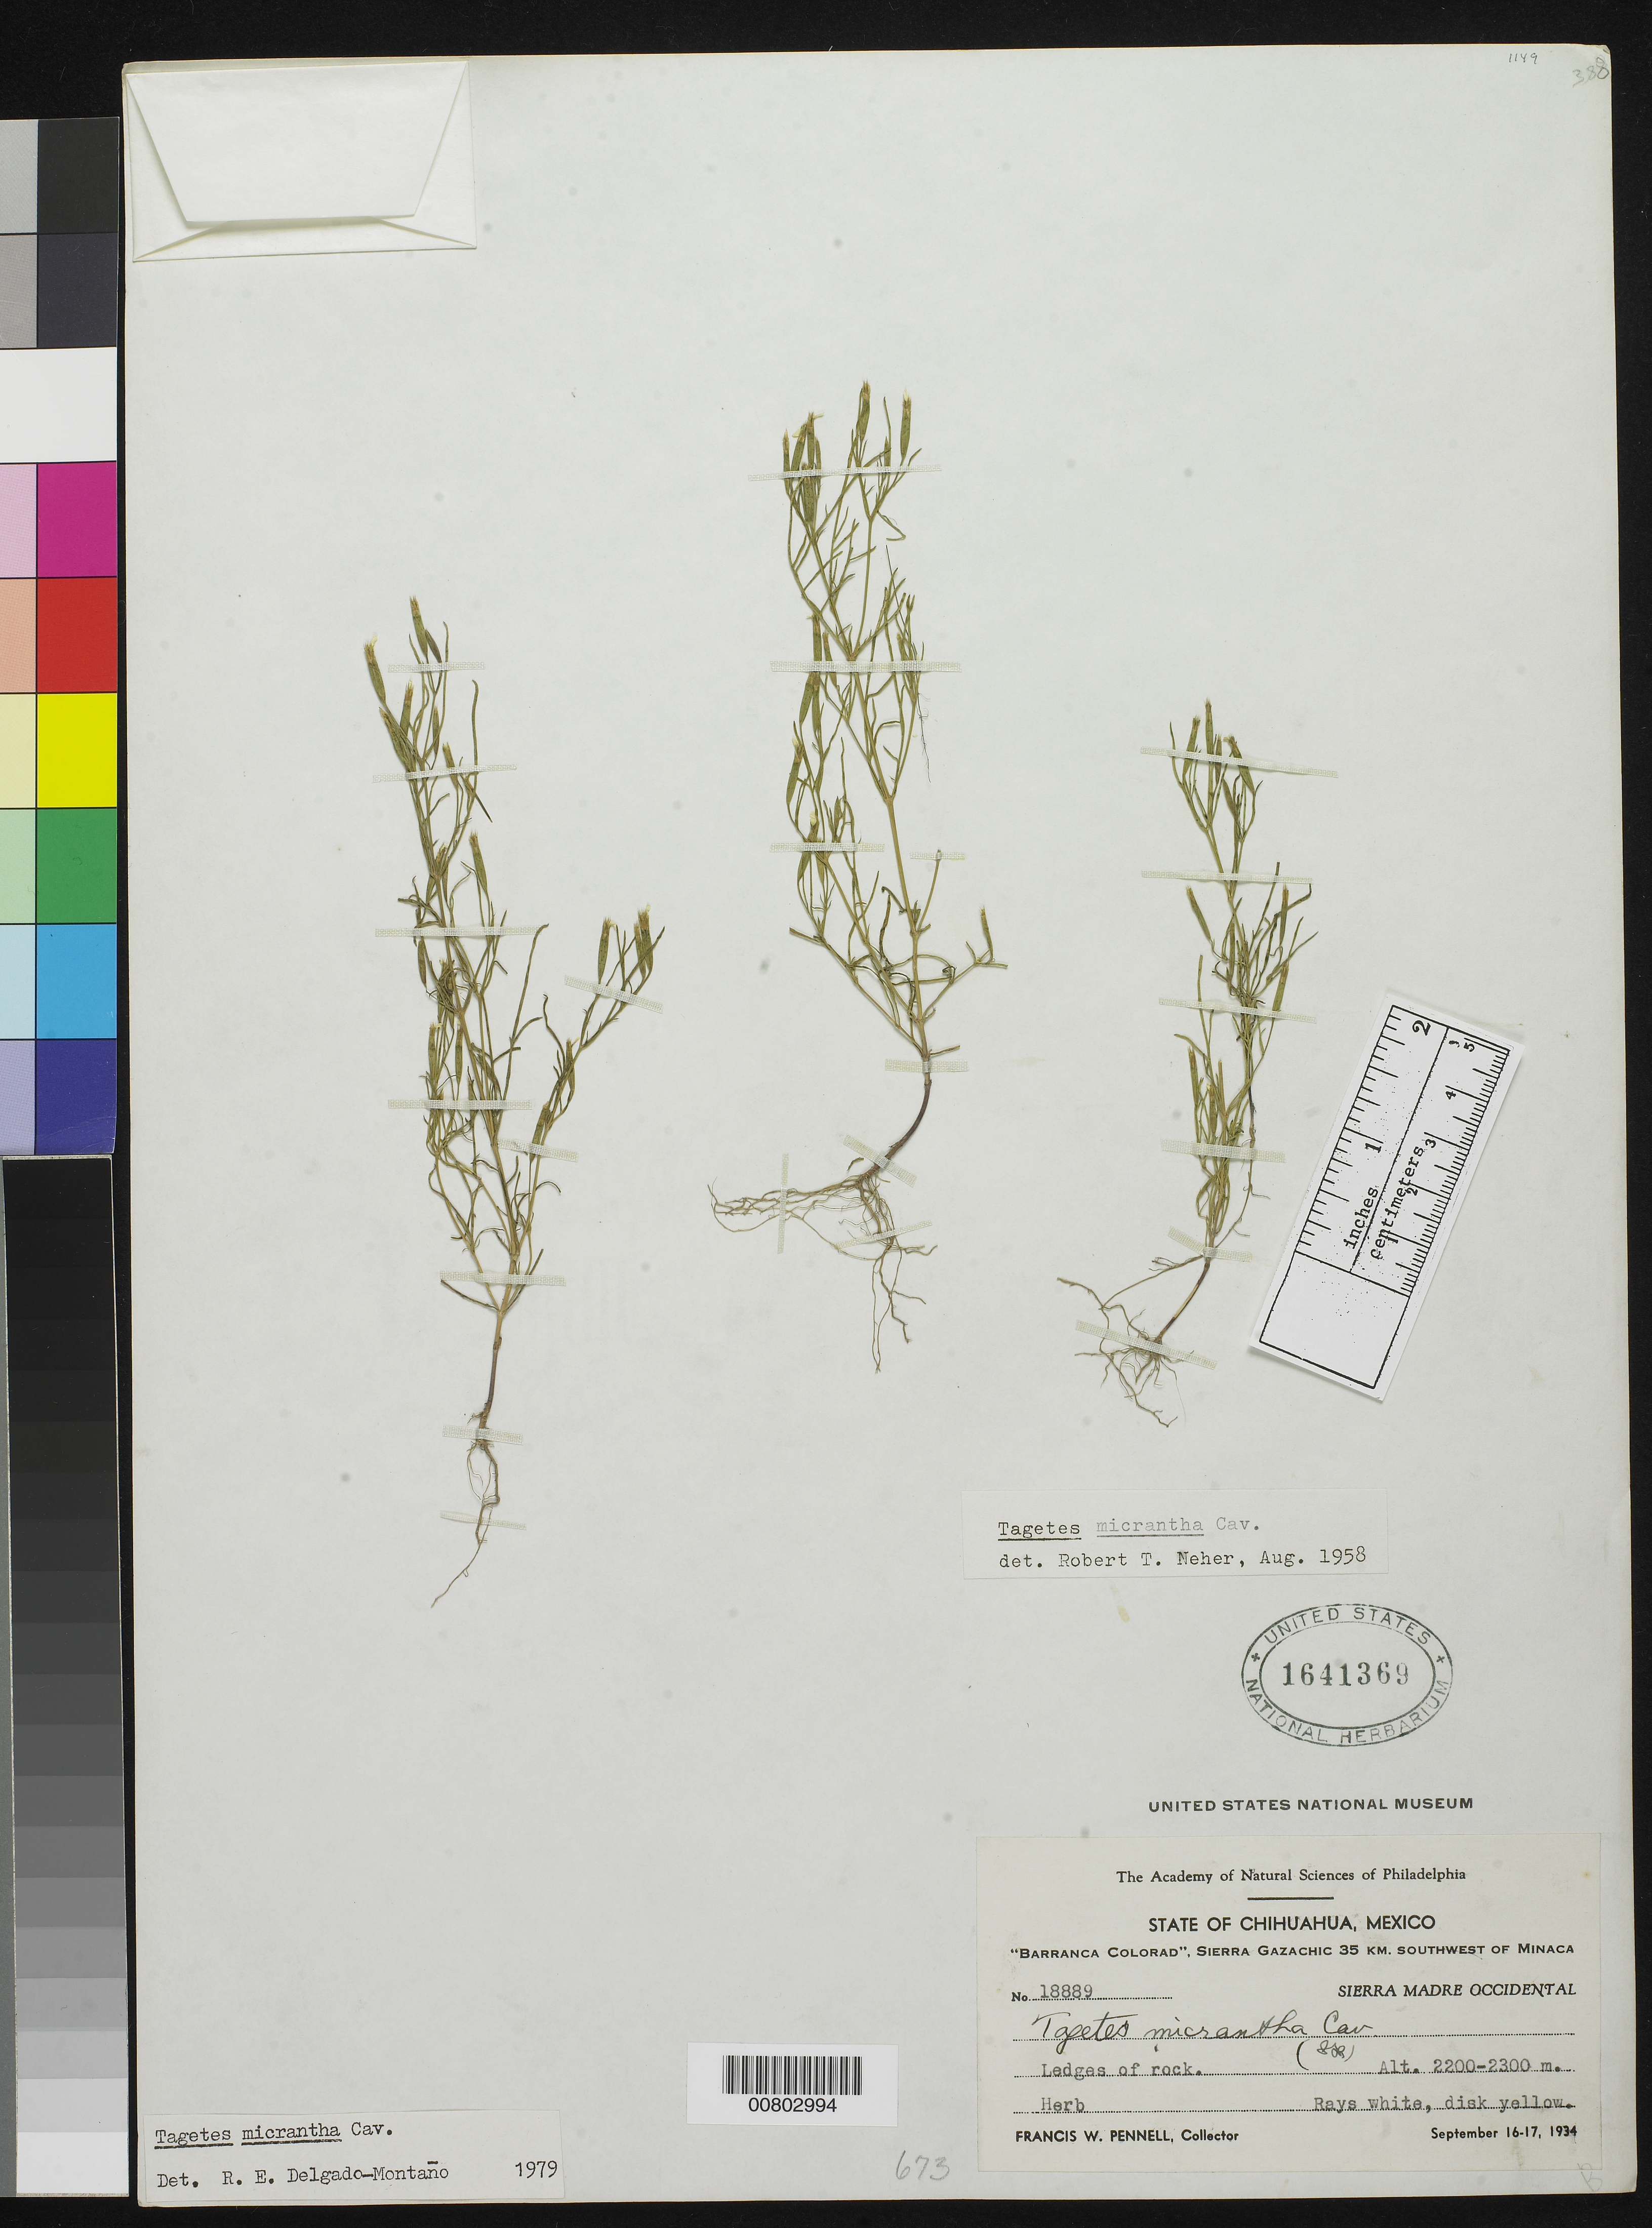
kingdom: Plantae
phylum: Tracheophyta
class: Magnoliopsida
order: Asterales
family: Asteraceae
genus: Tagetes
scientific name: Tagetes micrantha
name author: Cav.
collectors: F. W. Pennell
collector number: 18889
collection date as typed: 16 Sep 1934 to 17 Sep 1934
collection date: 1934-09-16/1934-09-17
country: Mexico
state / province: Chihuahua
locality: Barranca Colorad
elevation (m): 2300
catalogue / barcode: US 1641369